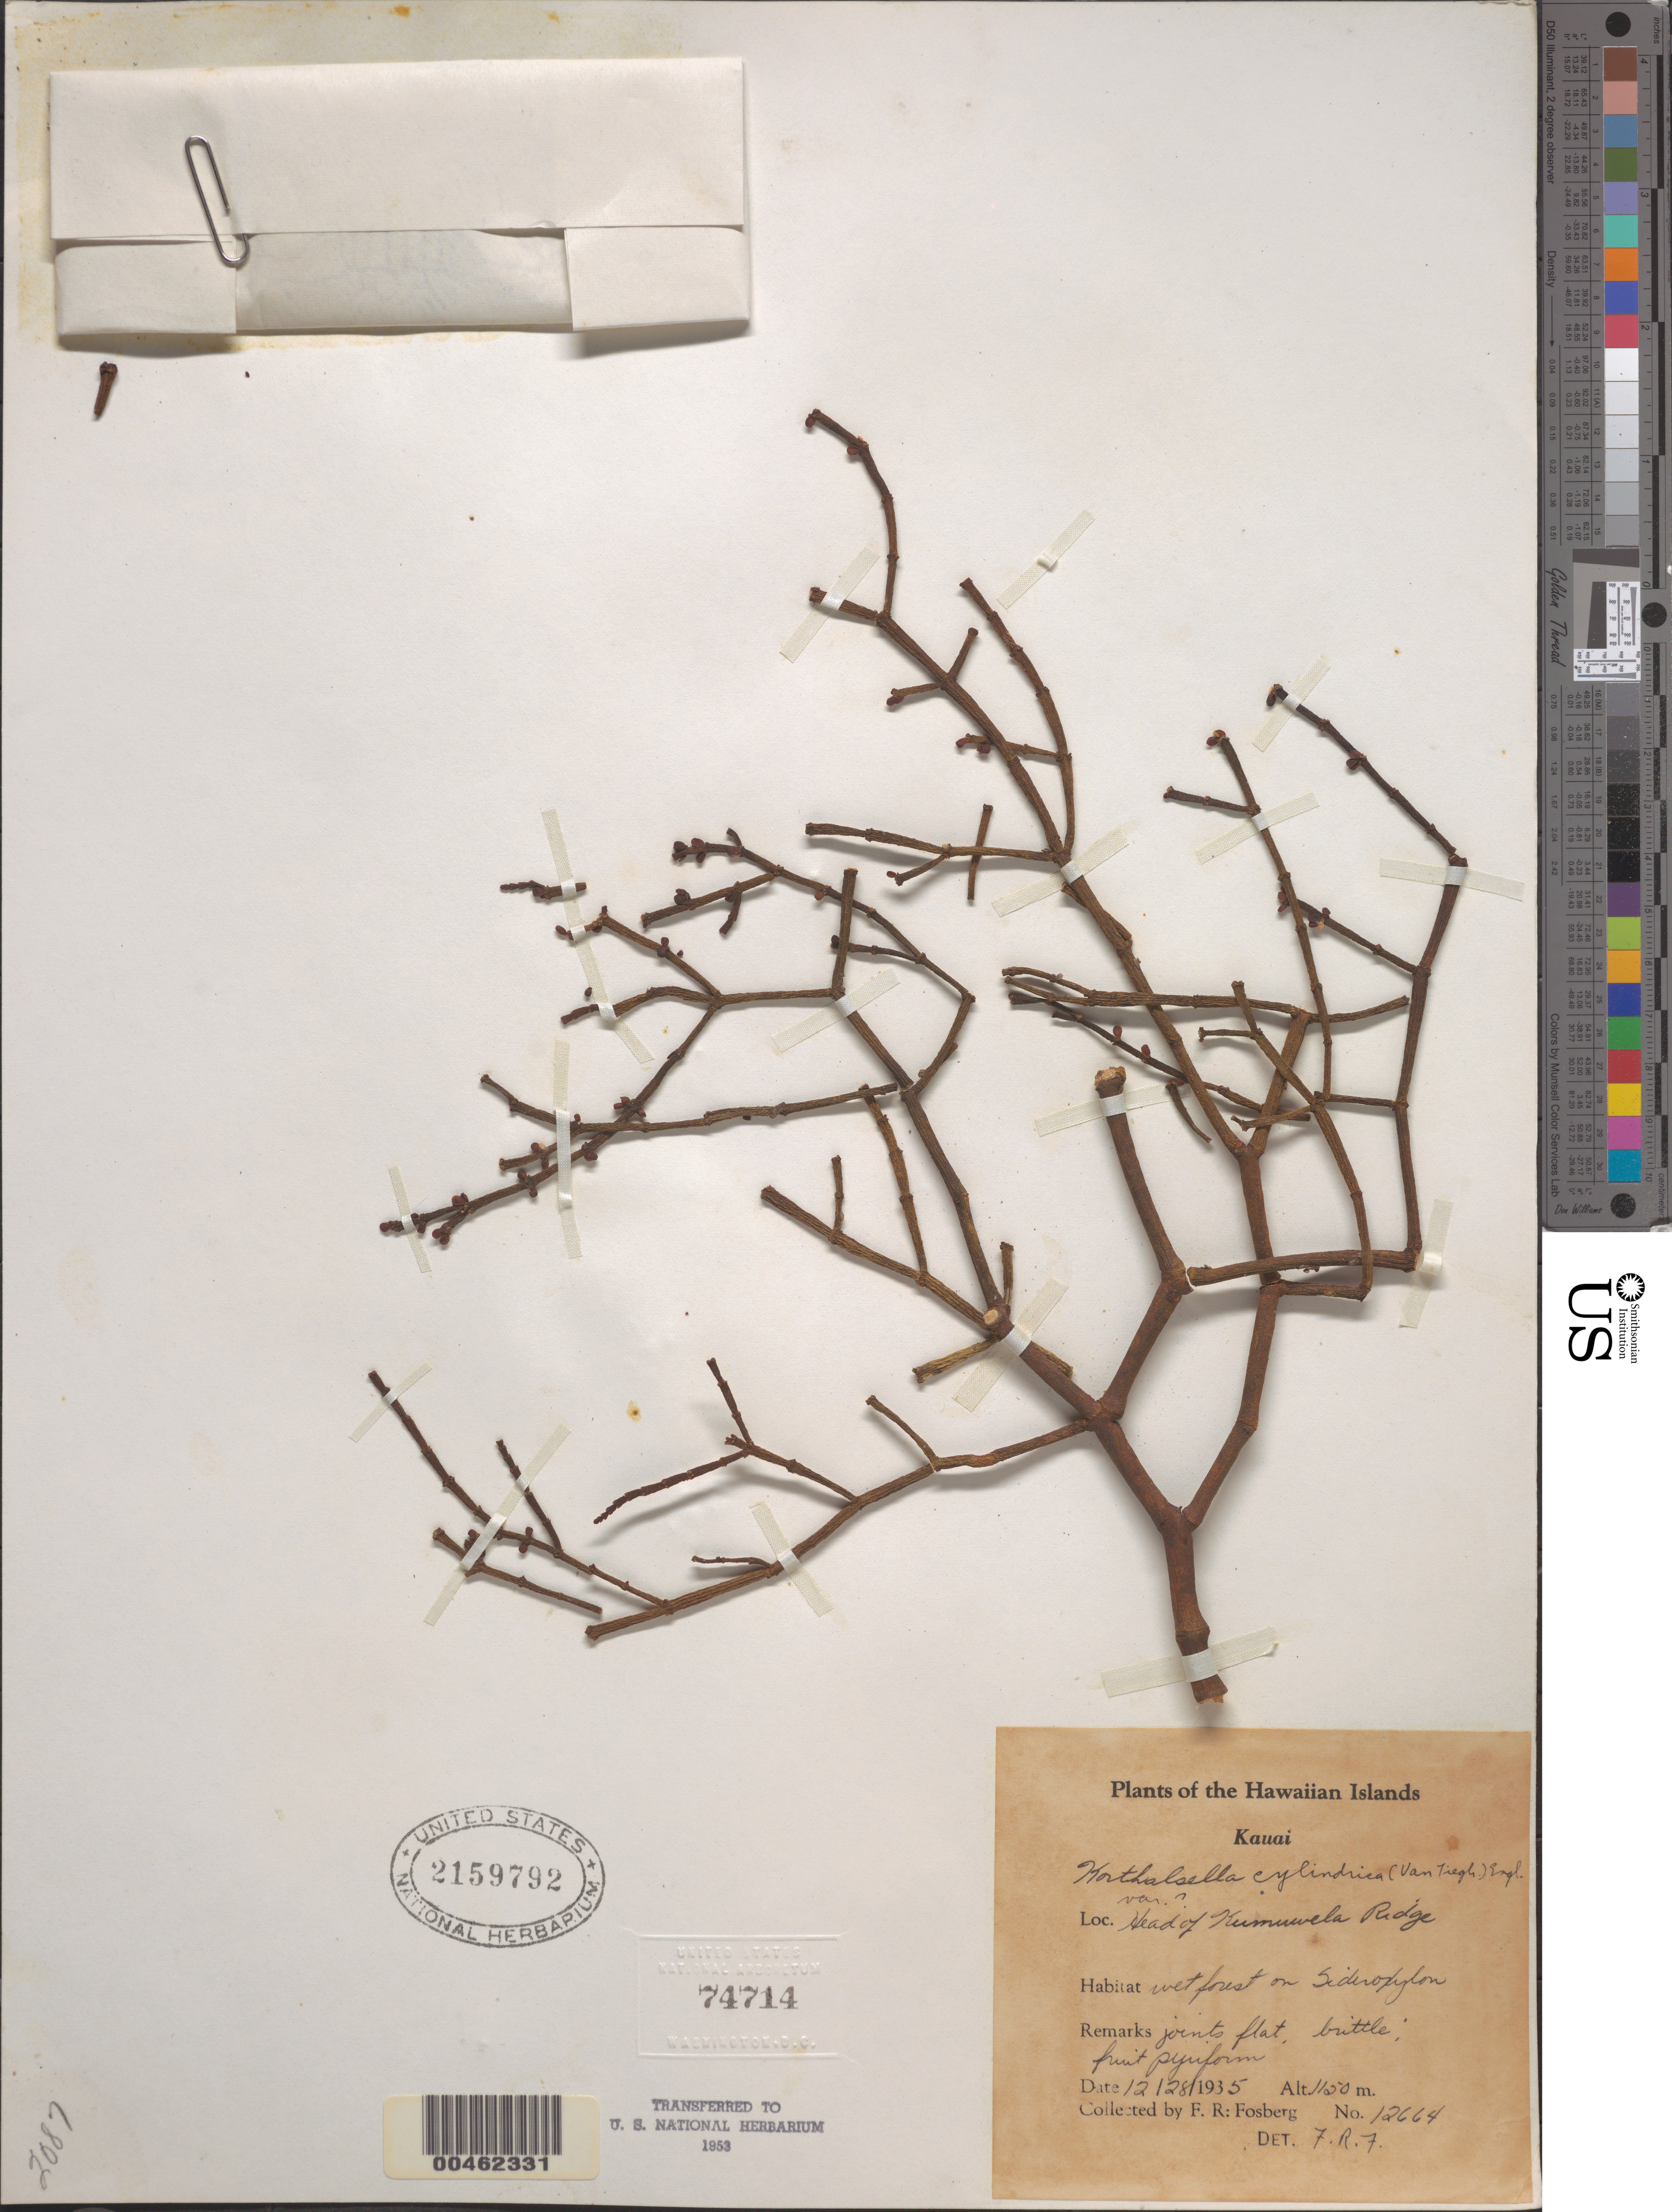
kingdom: Plantae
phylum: Tracheophyta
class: Magnoliopsida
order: Santalales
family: Viscaceae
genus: Korthalsella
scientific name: Korthalsella cylindrica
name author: (Tiegh.) Engl.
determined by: Fosberg, F. R.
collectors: F. R. Fosberg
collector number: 12664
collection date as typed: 28 Dec 1935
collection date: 1935-12-28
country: United States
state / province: Hawaii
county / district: Kauai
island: Kaua'i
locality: Head of Kumuwela Ridge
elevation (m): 1120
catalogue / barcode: US 2159792